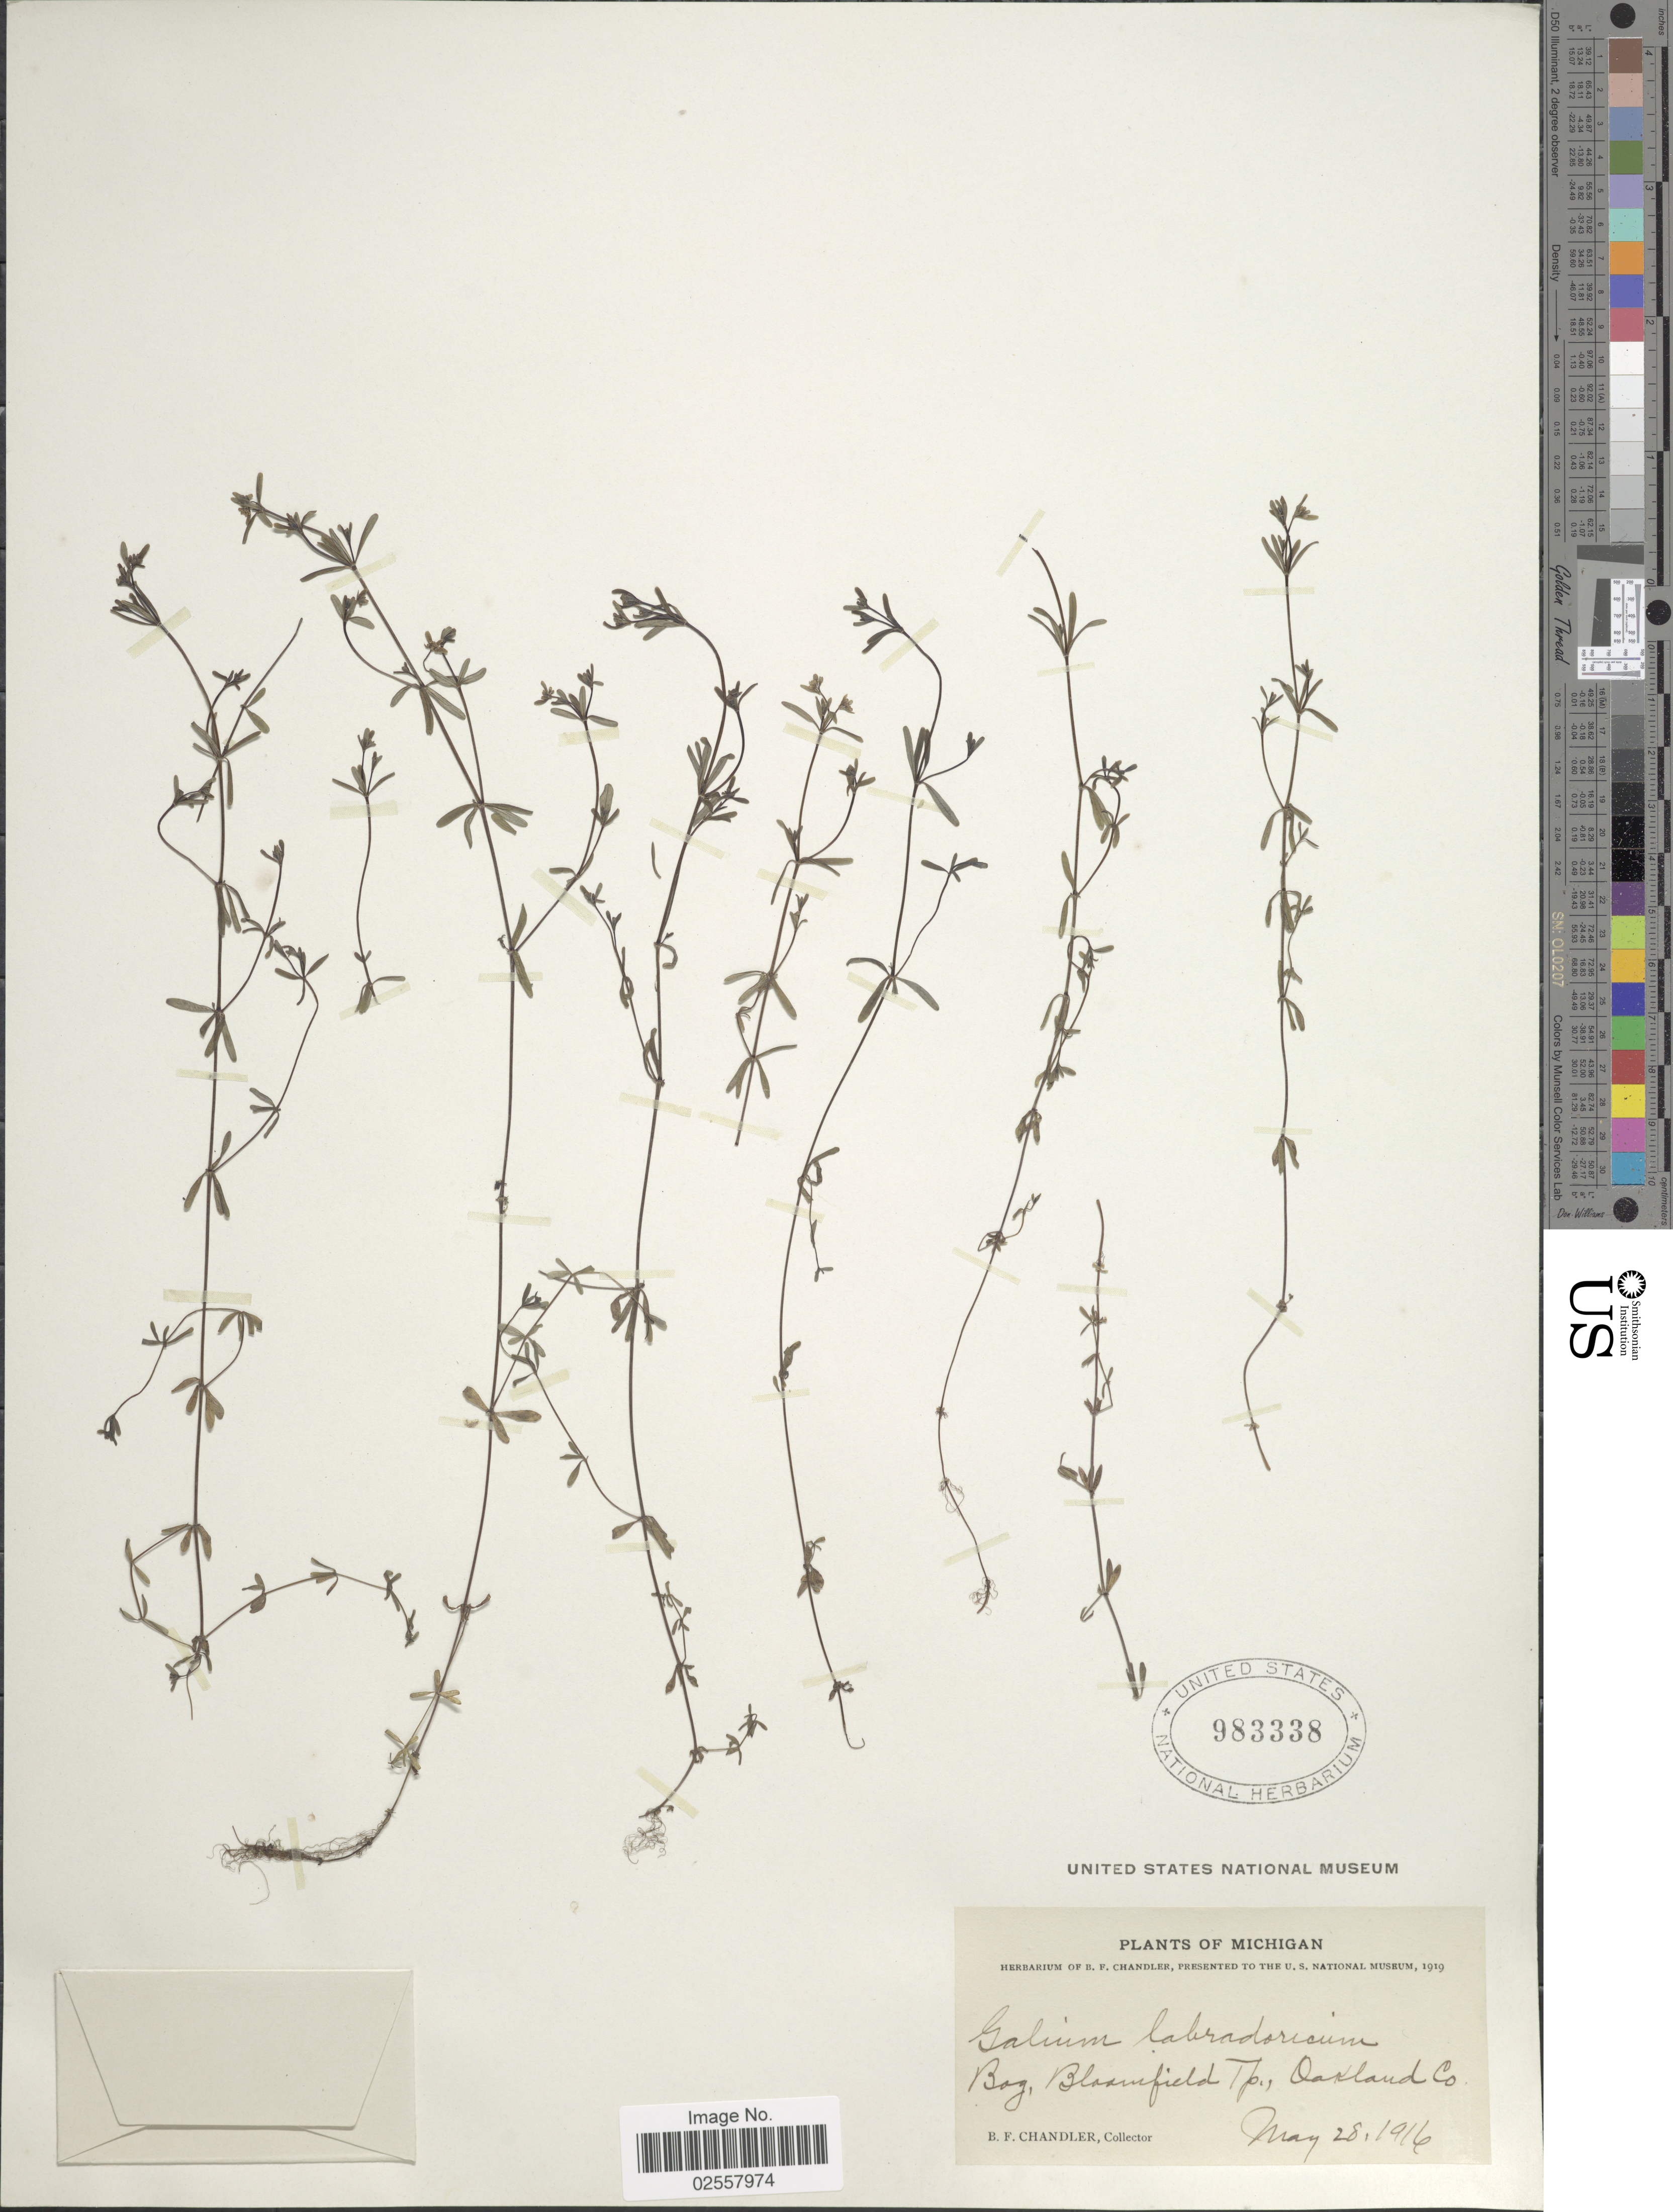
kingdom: Plantae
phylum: Tracheophyta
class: Magnoliopsida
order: Gentianales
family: Rubiaceae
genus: Galium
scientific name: Galium labradoricum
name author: (Wiegand) Wiegand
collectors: B. F. Chandler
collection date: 1916-05-28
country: United States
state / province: Michigan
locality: Bog, Bloomfield Tp., Oakland Co.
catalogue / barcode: US 983338